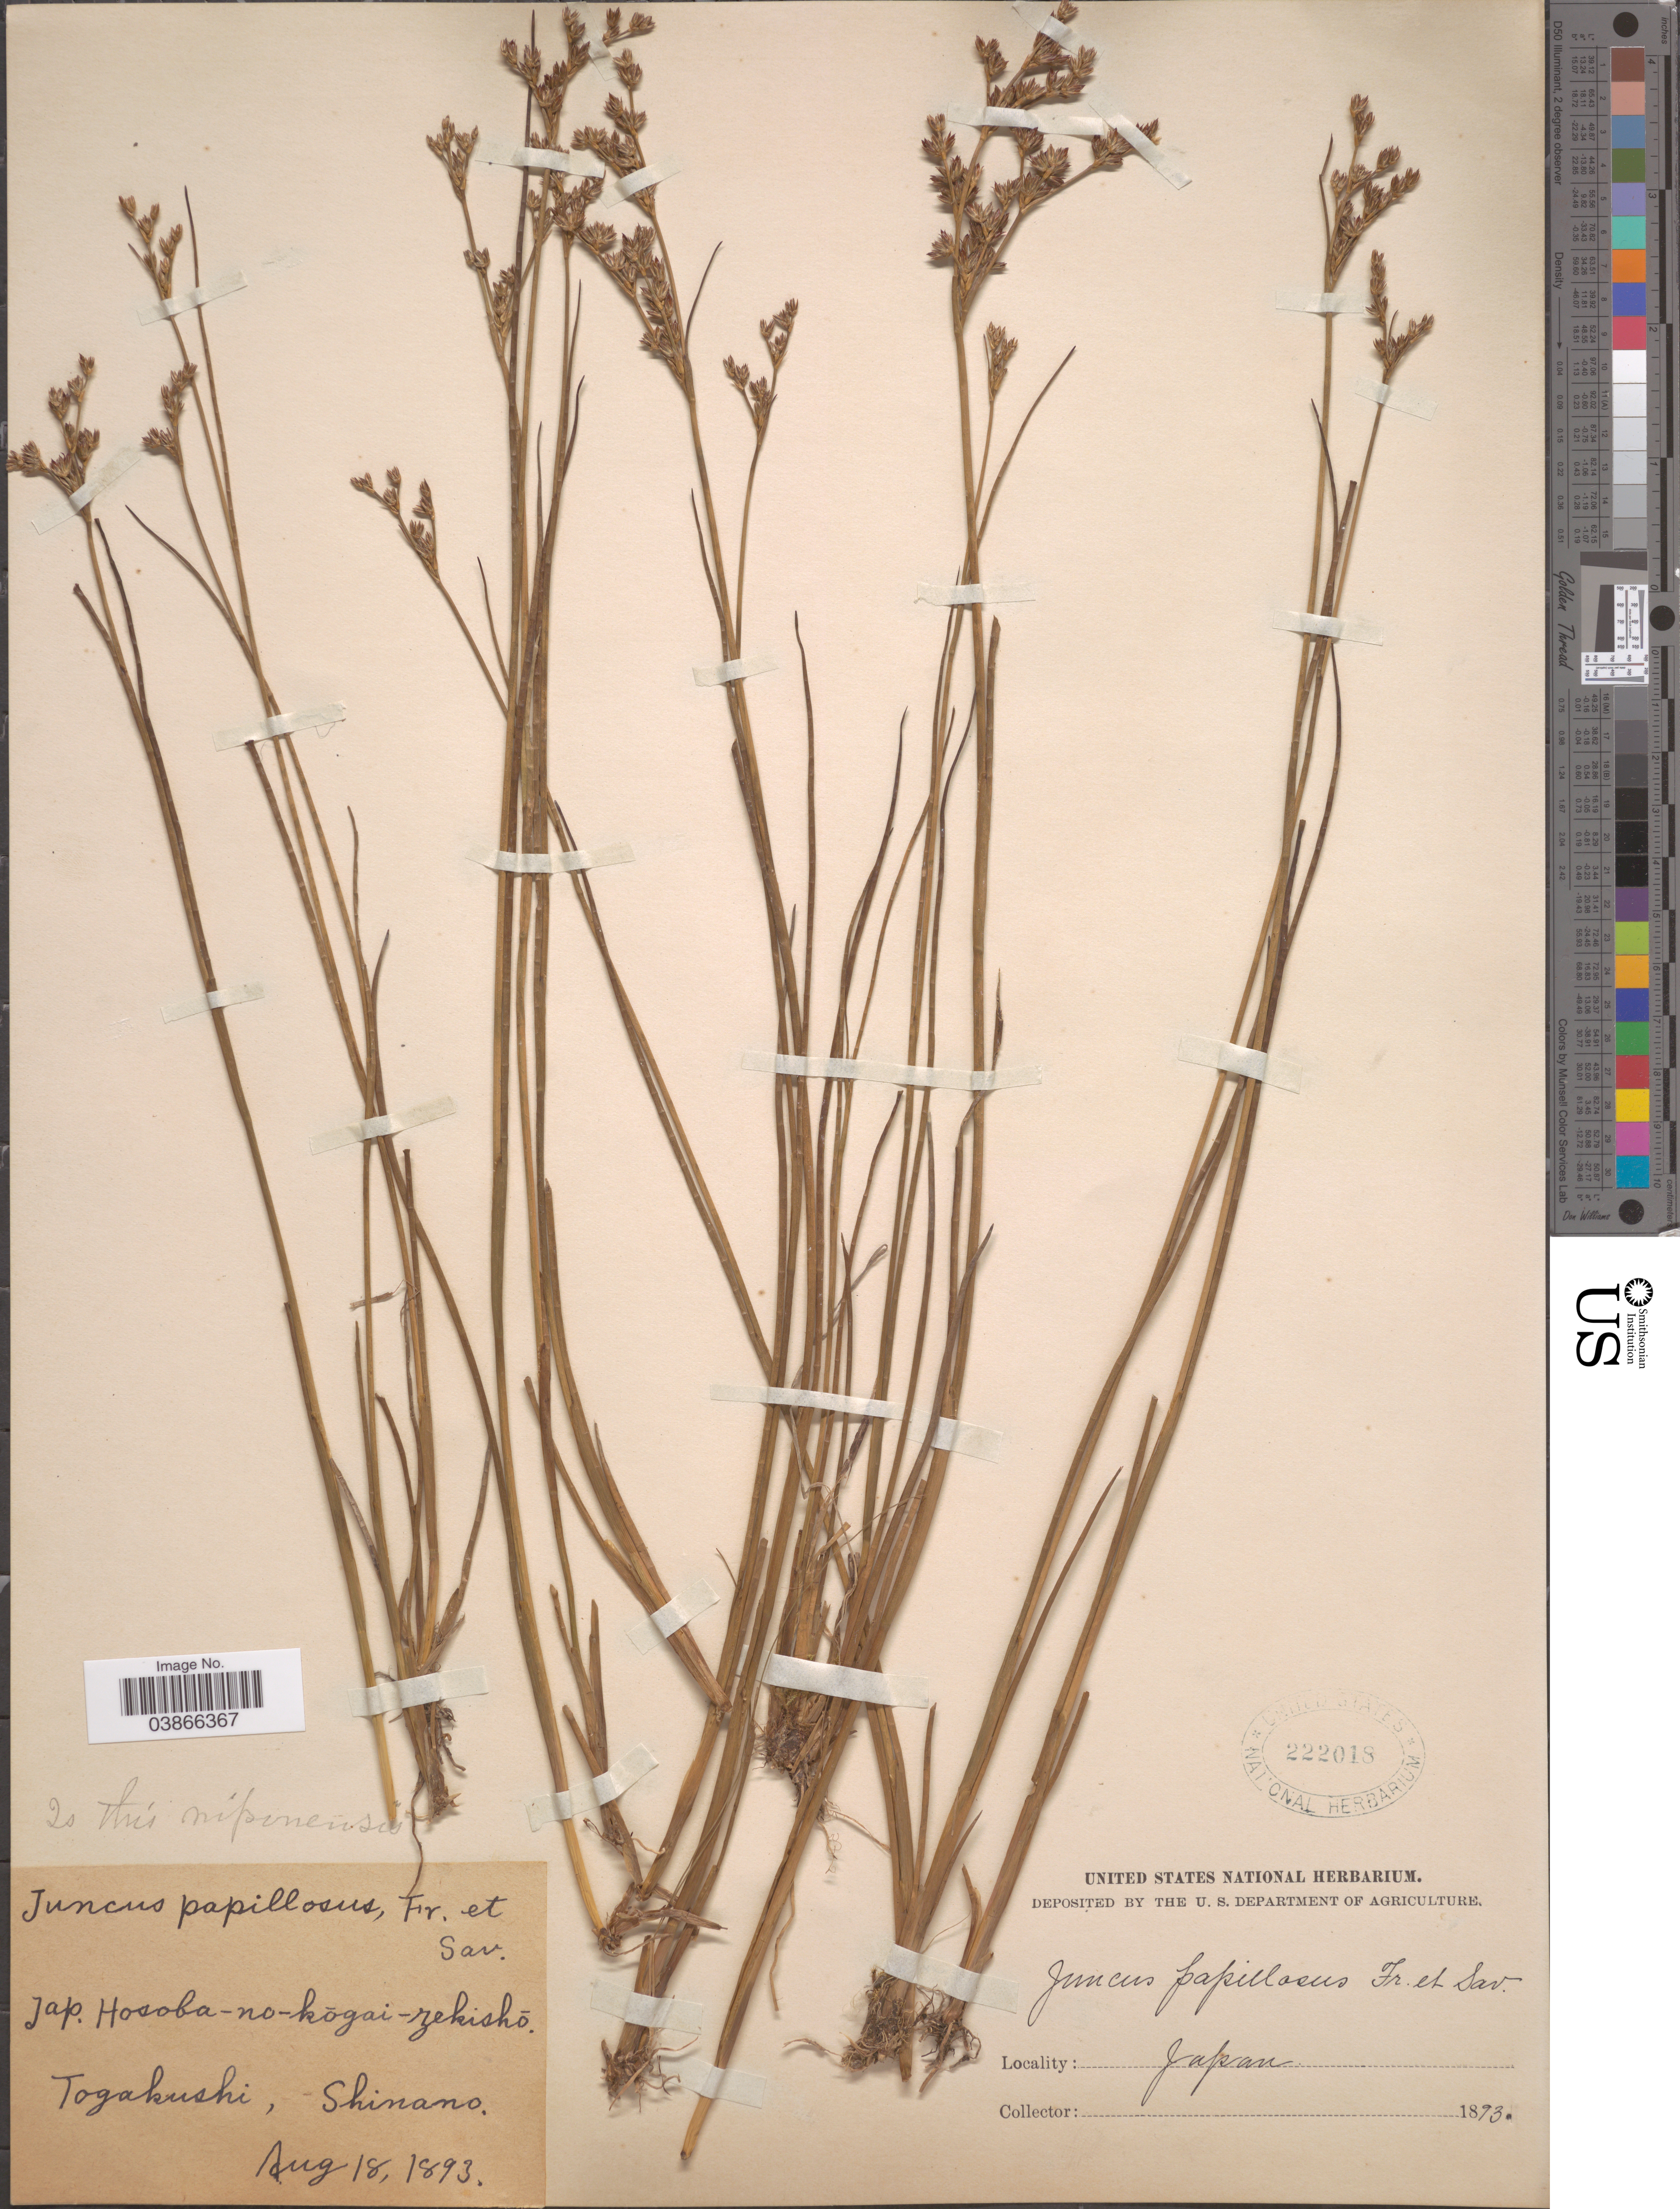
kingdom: Plantae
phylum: Tracheophyta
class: Liliopsida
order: Poales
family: Juncaceae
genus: Juncus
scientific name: Juncus papillosus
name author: Franch. & Sav.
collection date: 1893-08-18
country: Japan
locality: Togakushi, Shinano.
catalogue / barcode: US 222018